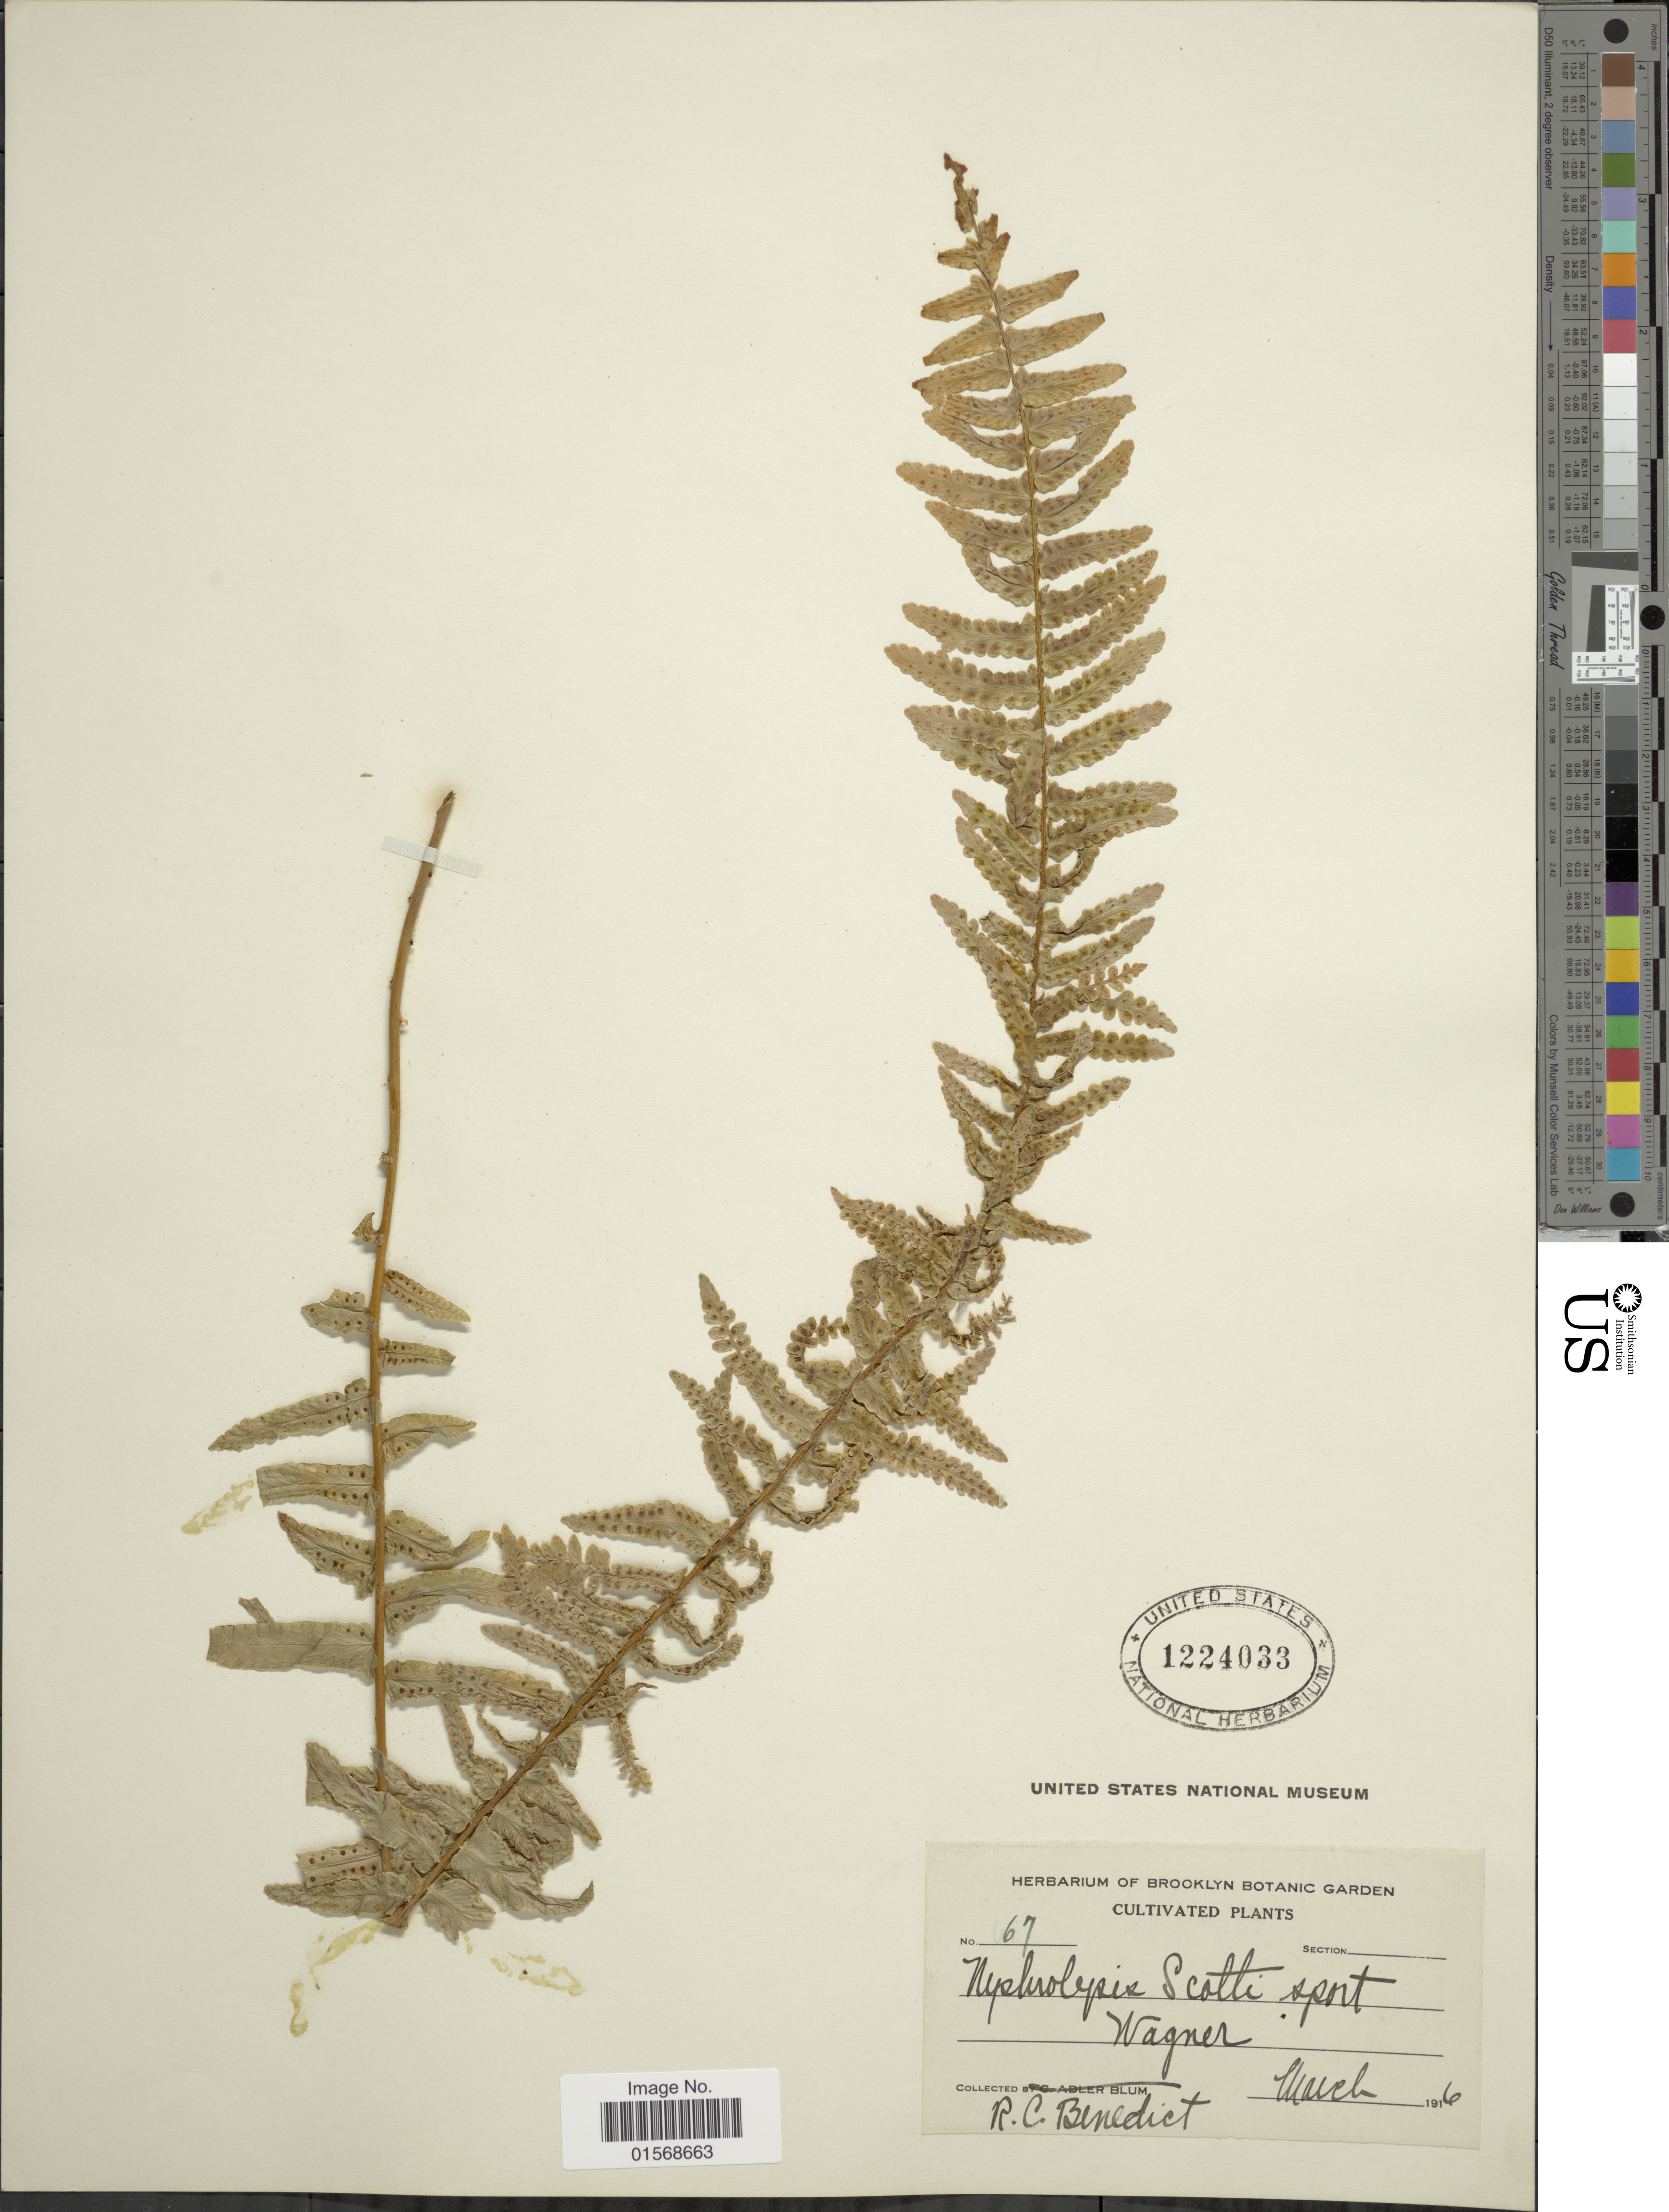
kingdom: Plantae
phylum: Tracheophyta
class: Polypodiopsida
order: Polypodiales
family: Nephrolepidaceae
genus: Nephrolepis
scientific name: Nephrolepis 'Scott'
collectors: R. C. Benedict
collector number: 67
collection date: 1916-03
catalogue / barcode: US 1224033